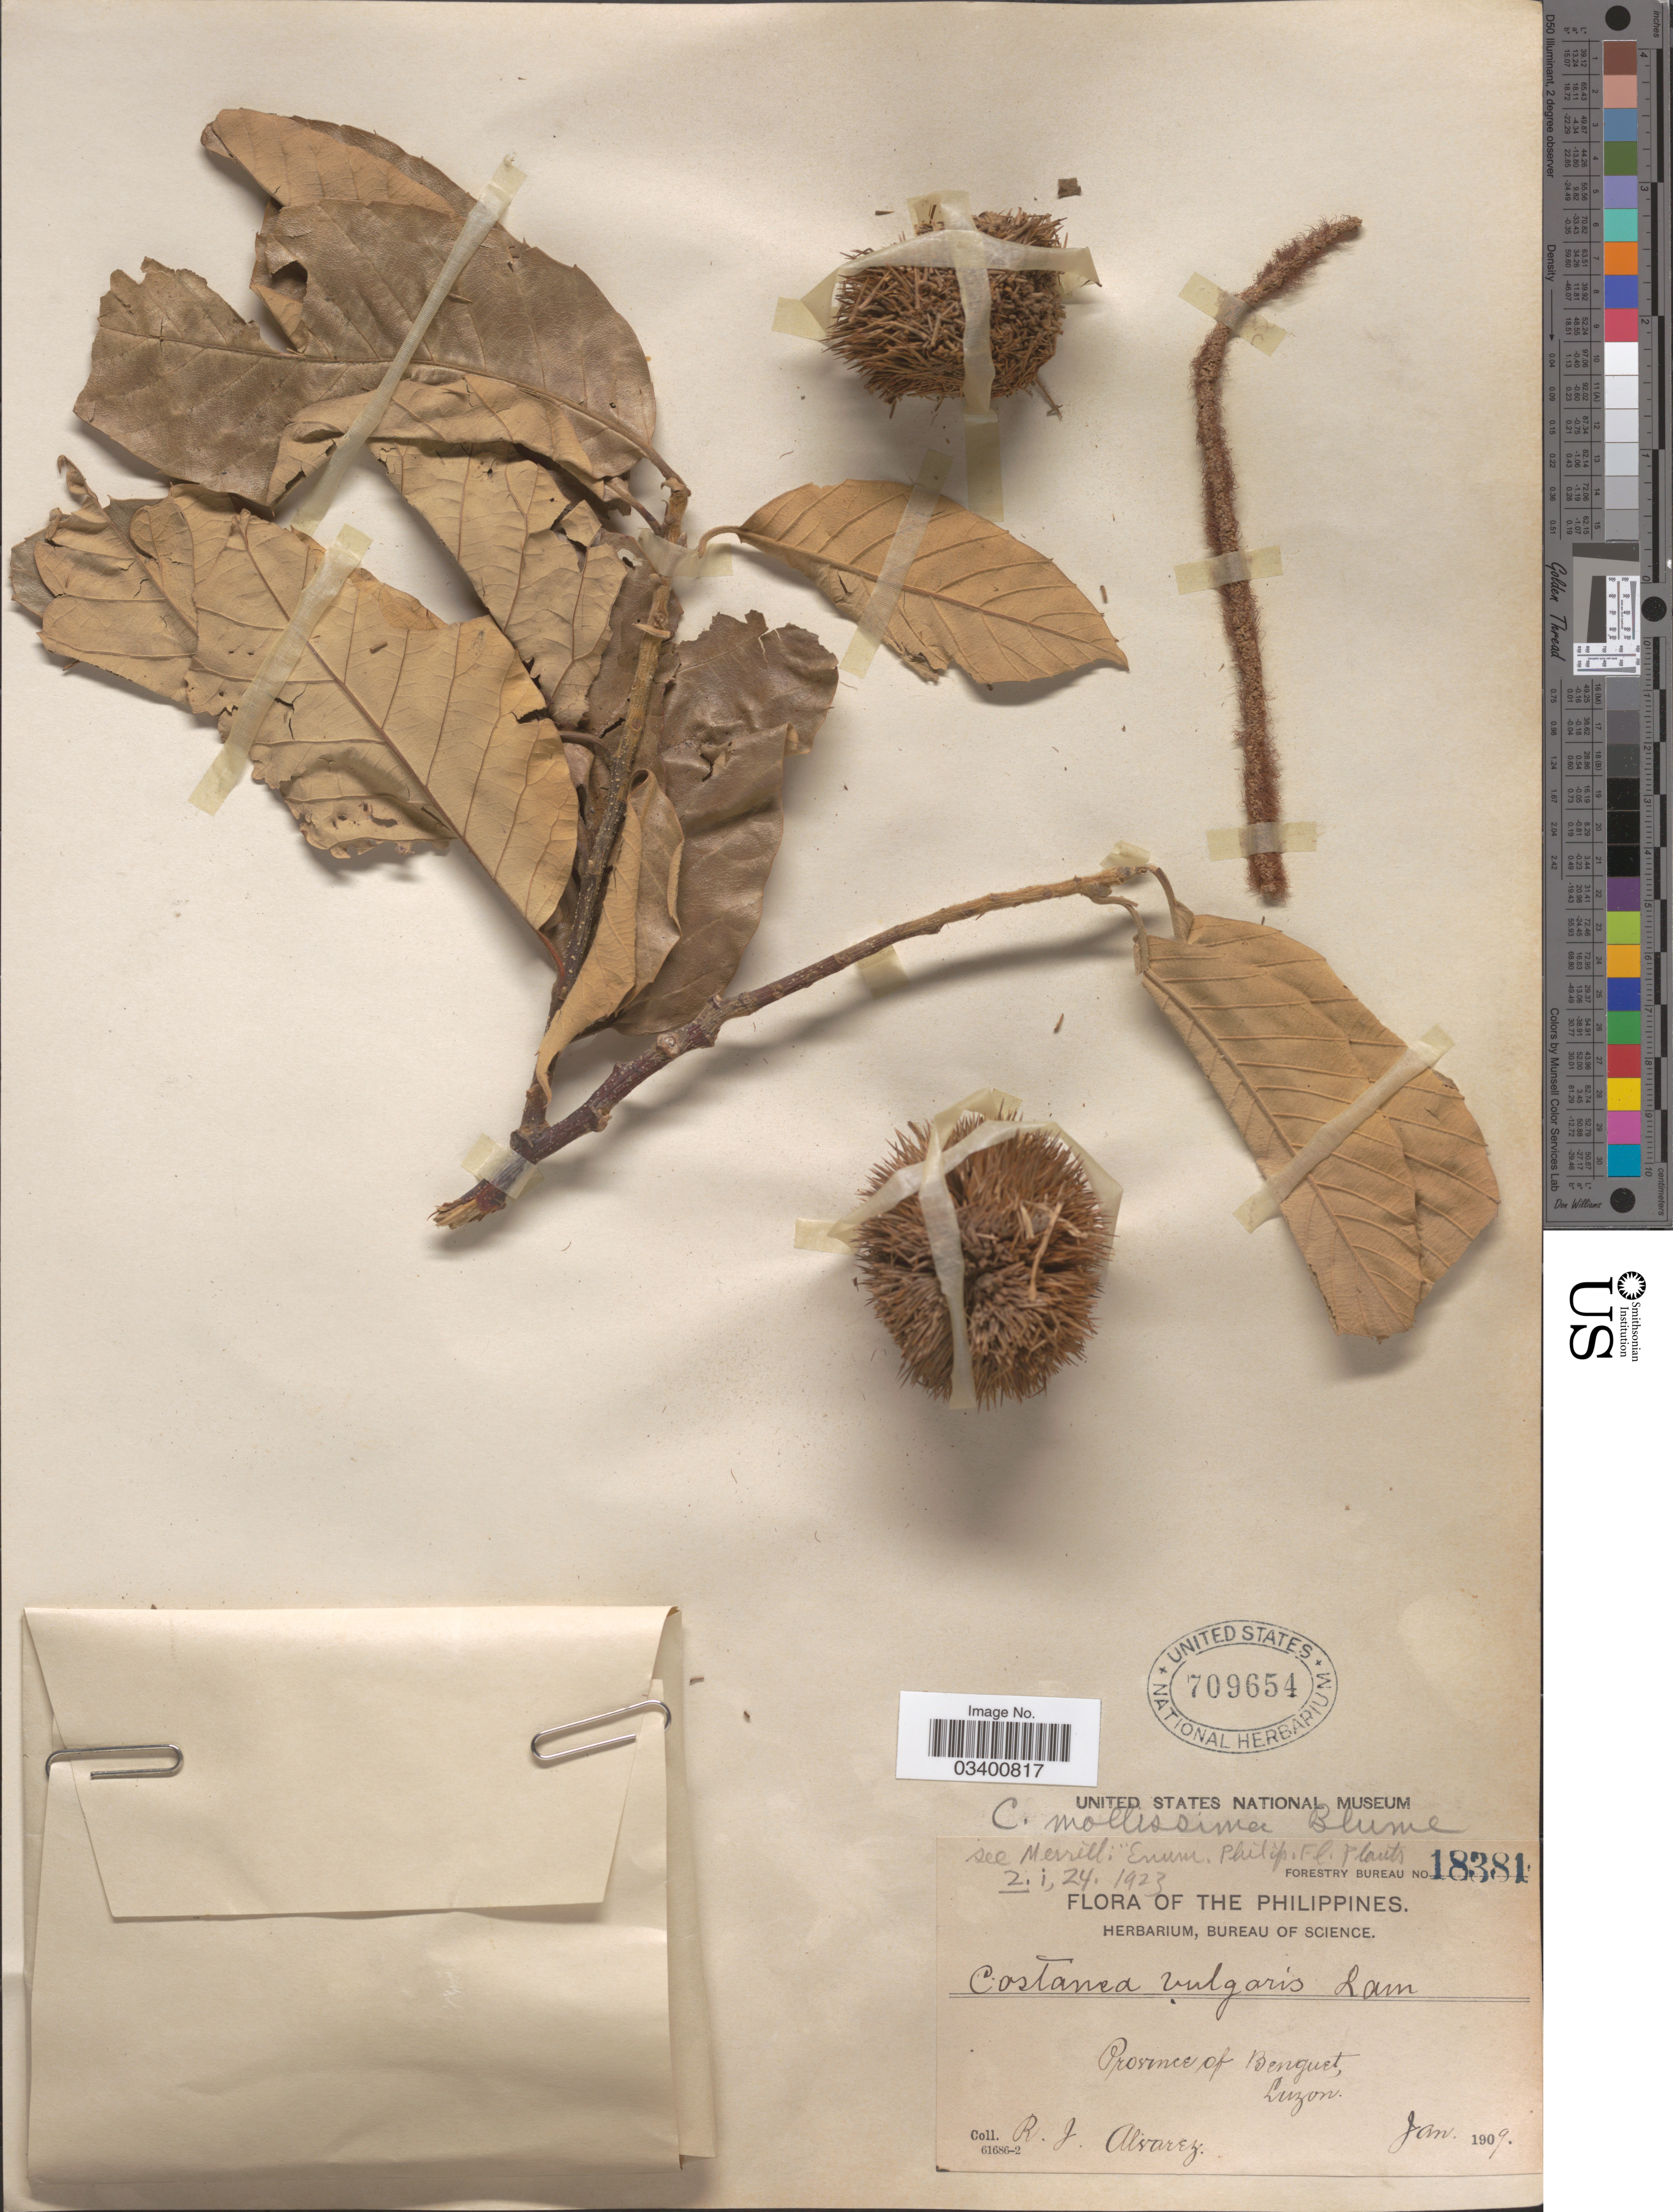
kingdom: Plantae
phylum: Tracheophyta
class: Magnoliopsida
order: Fagales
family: Fagaceae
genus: Castanea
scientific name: Castanea mollissima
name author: Blume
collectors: R. Alvarez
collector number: Forestry Bureau 18381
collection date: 1909-01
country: Philippines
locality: Province of Benguet, Luzon.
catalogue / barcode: US 709654